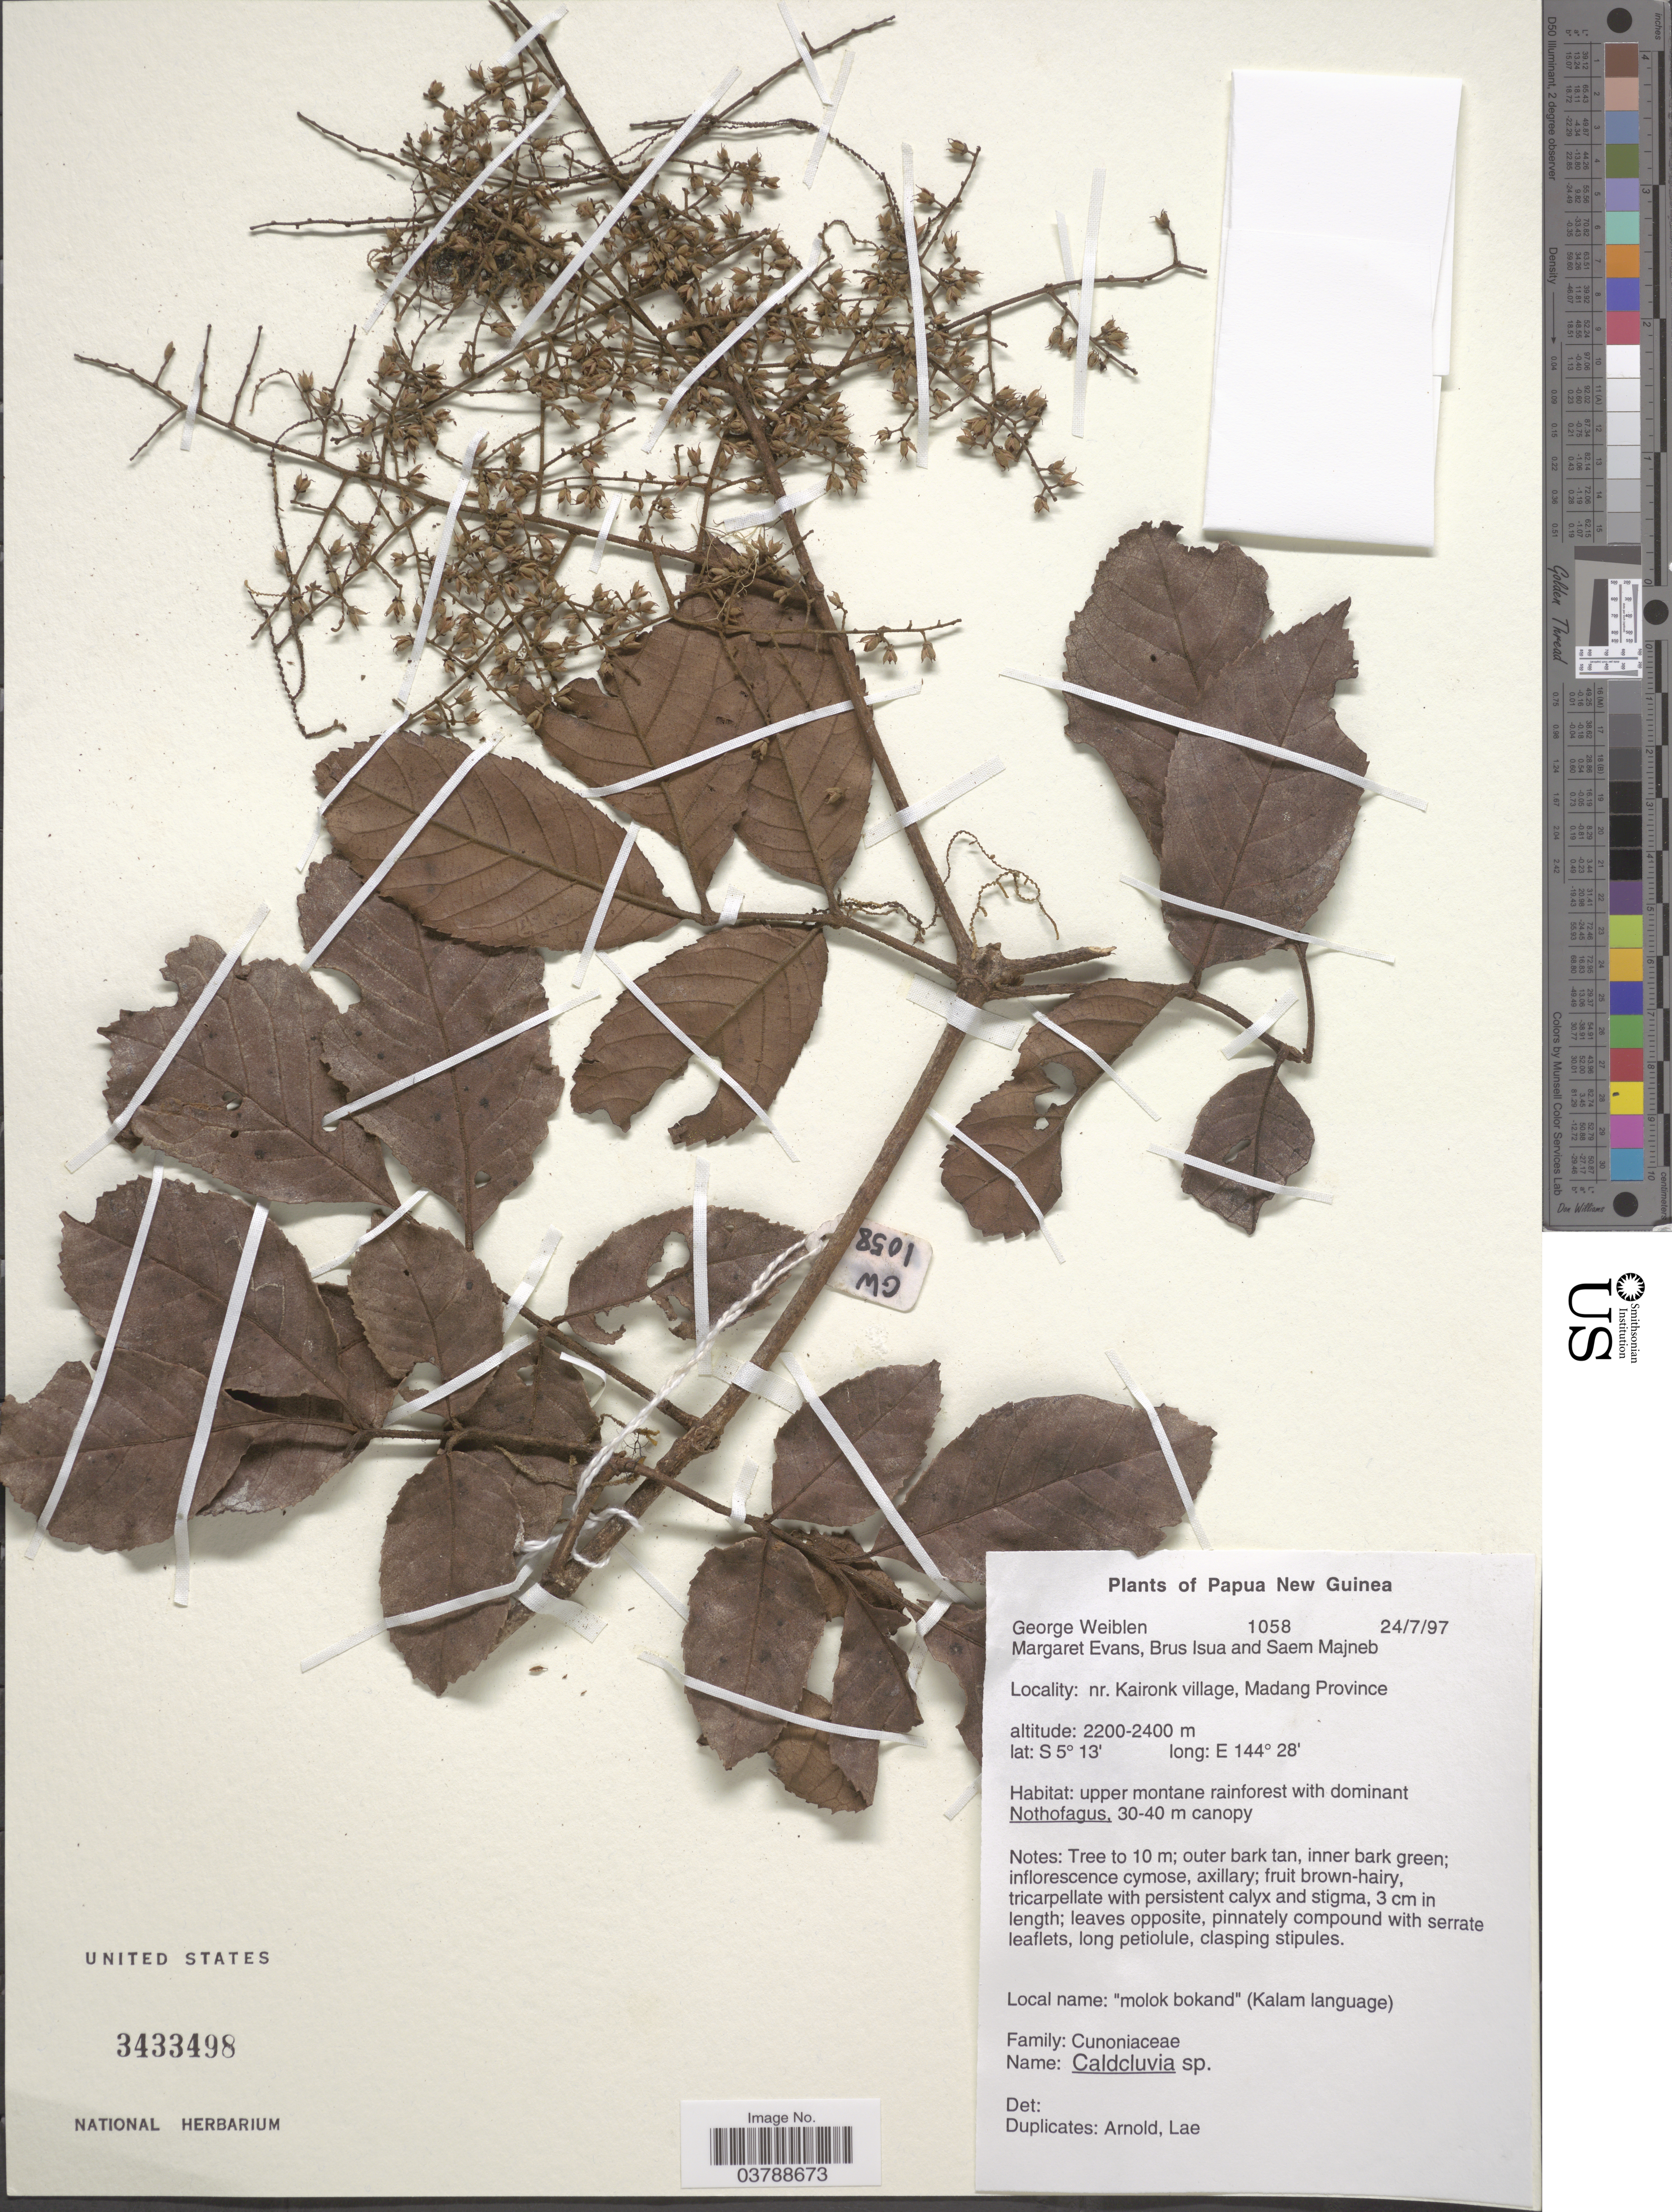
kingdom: Plantae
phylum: Tracheophyta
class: Magnoliopsida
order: Oxalidales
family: Cunoniaceae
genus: Caldcluvia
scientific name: Caldcluvia sp.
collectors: G. D. Weiblen, M. Evans, B. Isua & S. Majneb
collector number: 1058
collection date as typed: Transcribed d/m/y: 24/7/97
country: Papua New Guinea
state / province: Madang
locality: Nr. Kaironk village, Madang Province.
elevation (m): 2200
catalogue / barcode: US 3433498